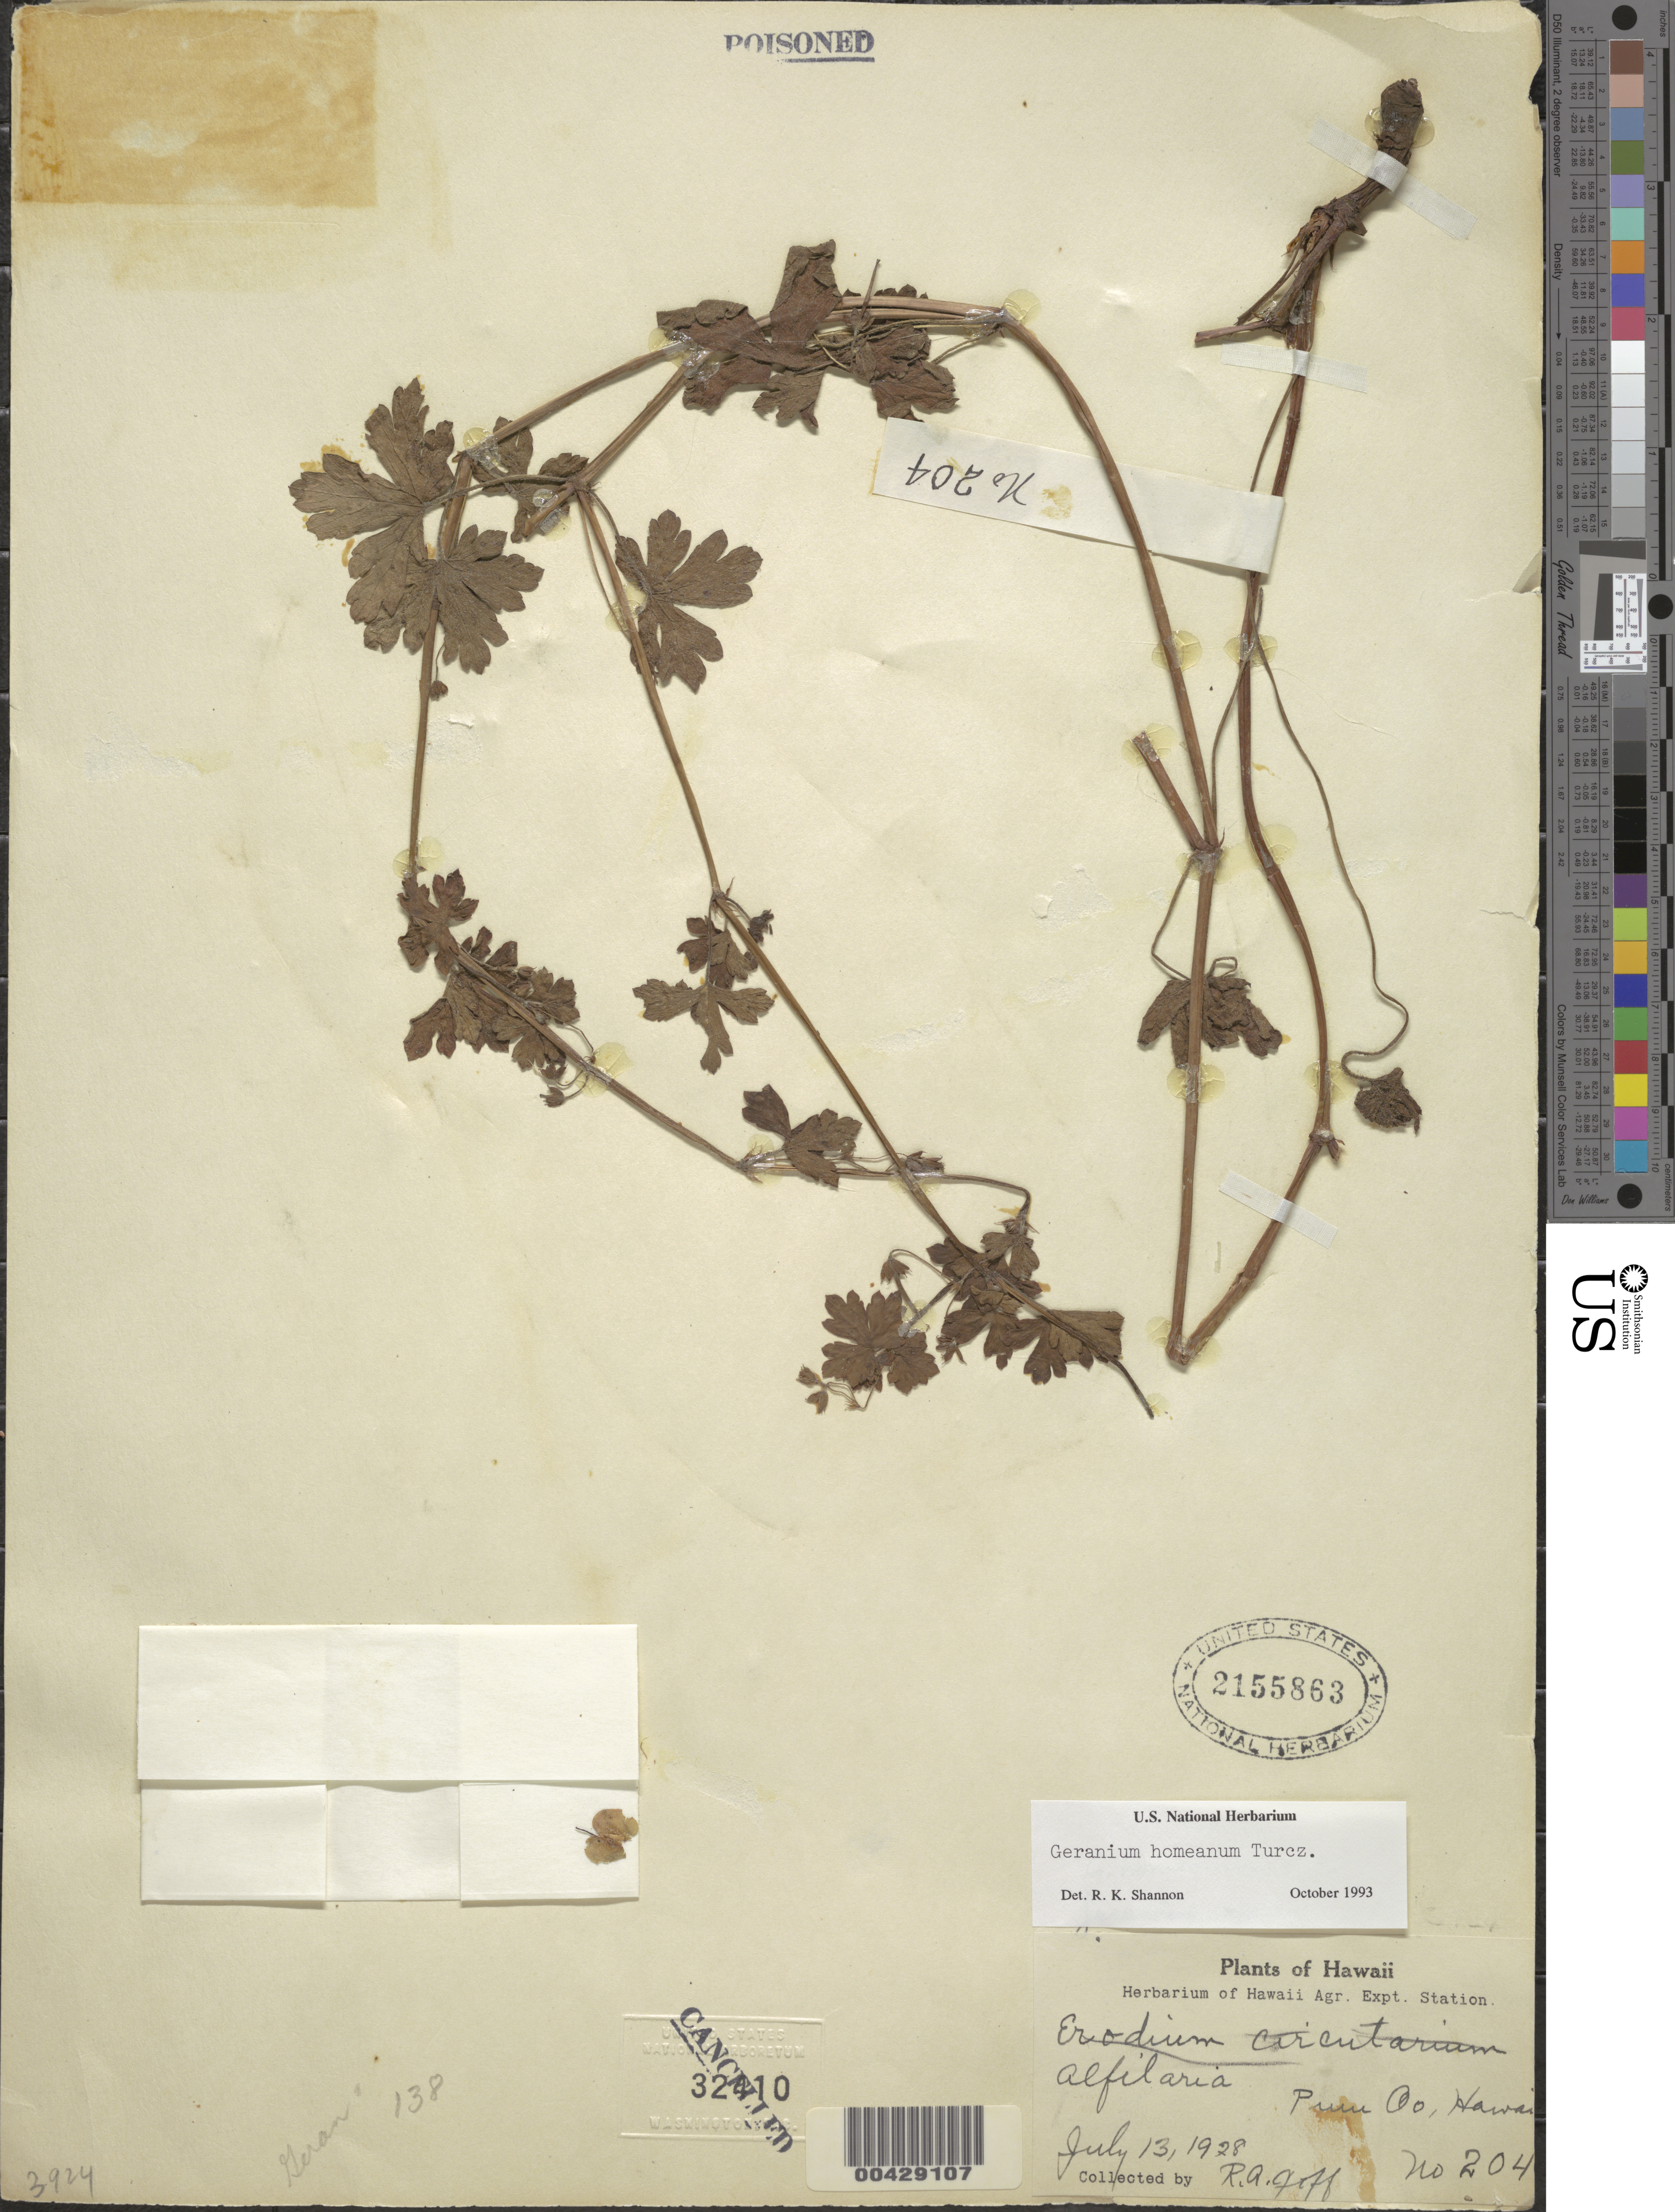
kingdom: Plantae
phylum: Tracheophyta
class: Magnoliopsida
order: Geraniales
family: Geraniaceae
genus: Geranium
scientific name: Geranium homeanum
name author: Turcz.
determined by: Shannon, R. K., (UNITED STATES)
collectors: R. Goff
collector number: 204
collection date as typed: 13 Jul 1928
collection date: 1928-07-13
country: United States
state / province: Hawaii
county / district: Hawaii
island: Hawaii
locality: Puu Oo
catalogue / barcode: US 2155863